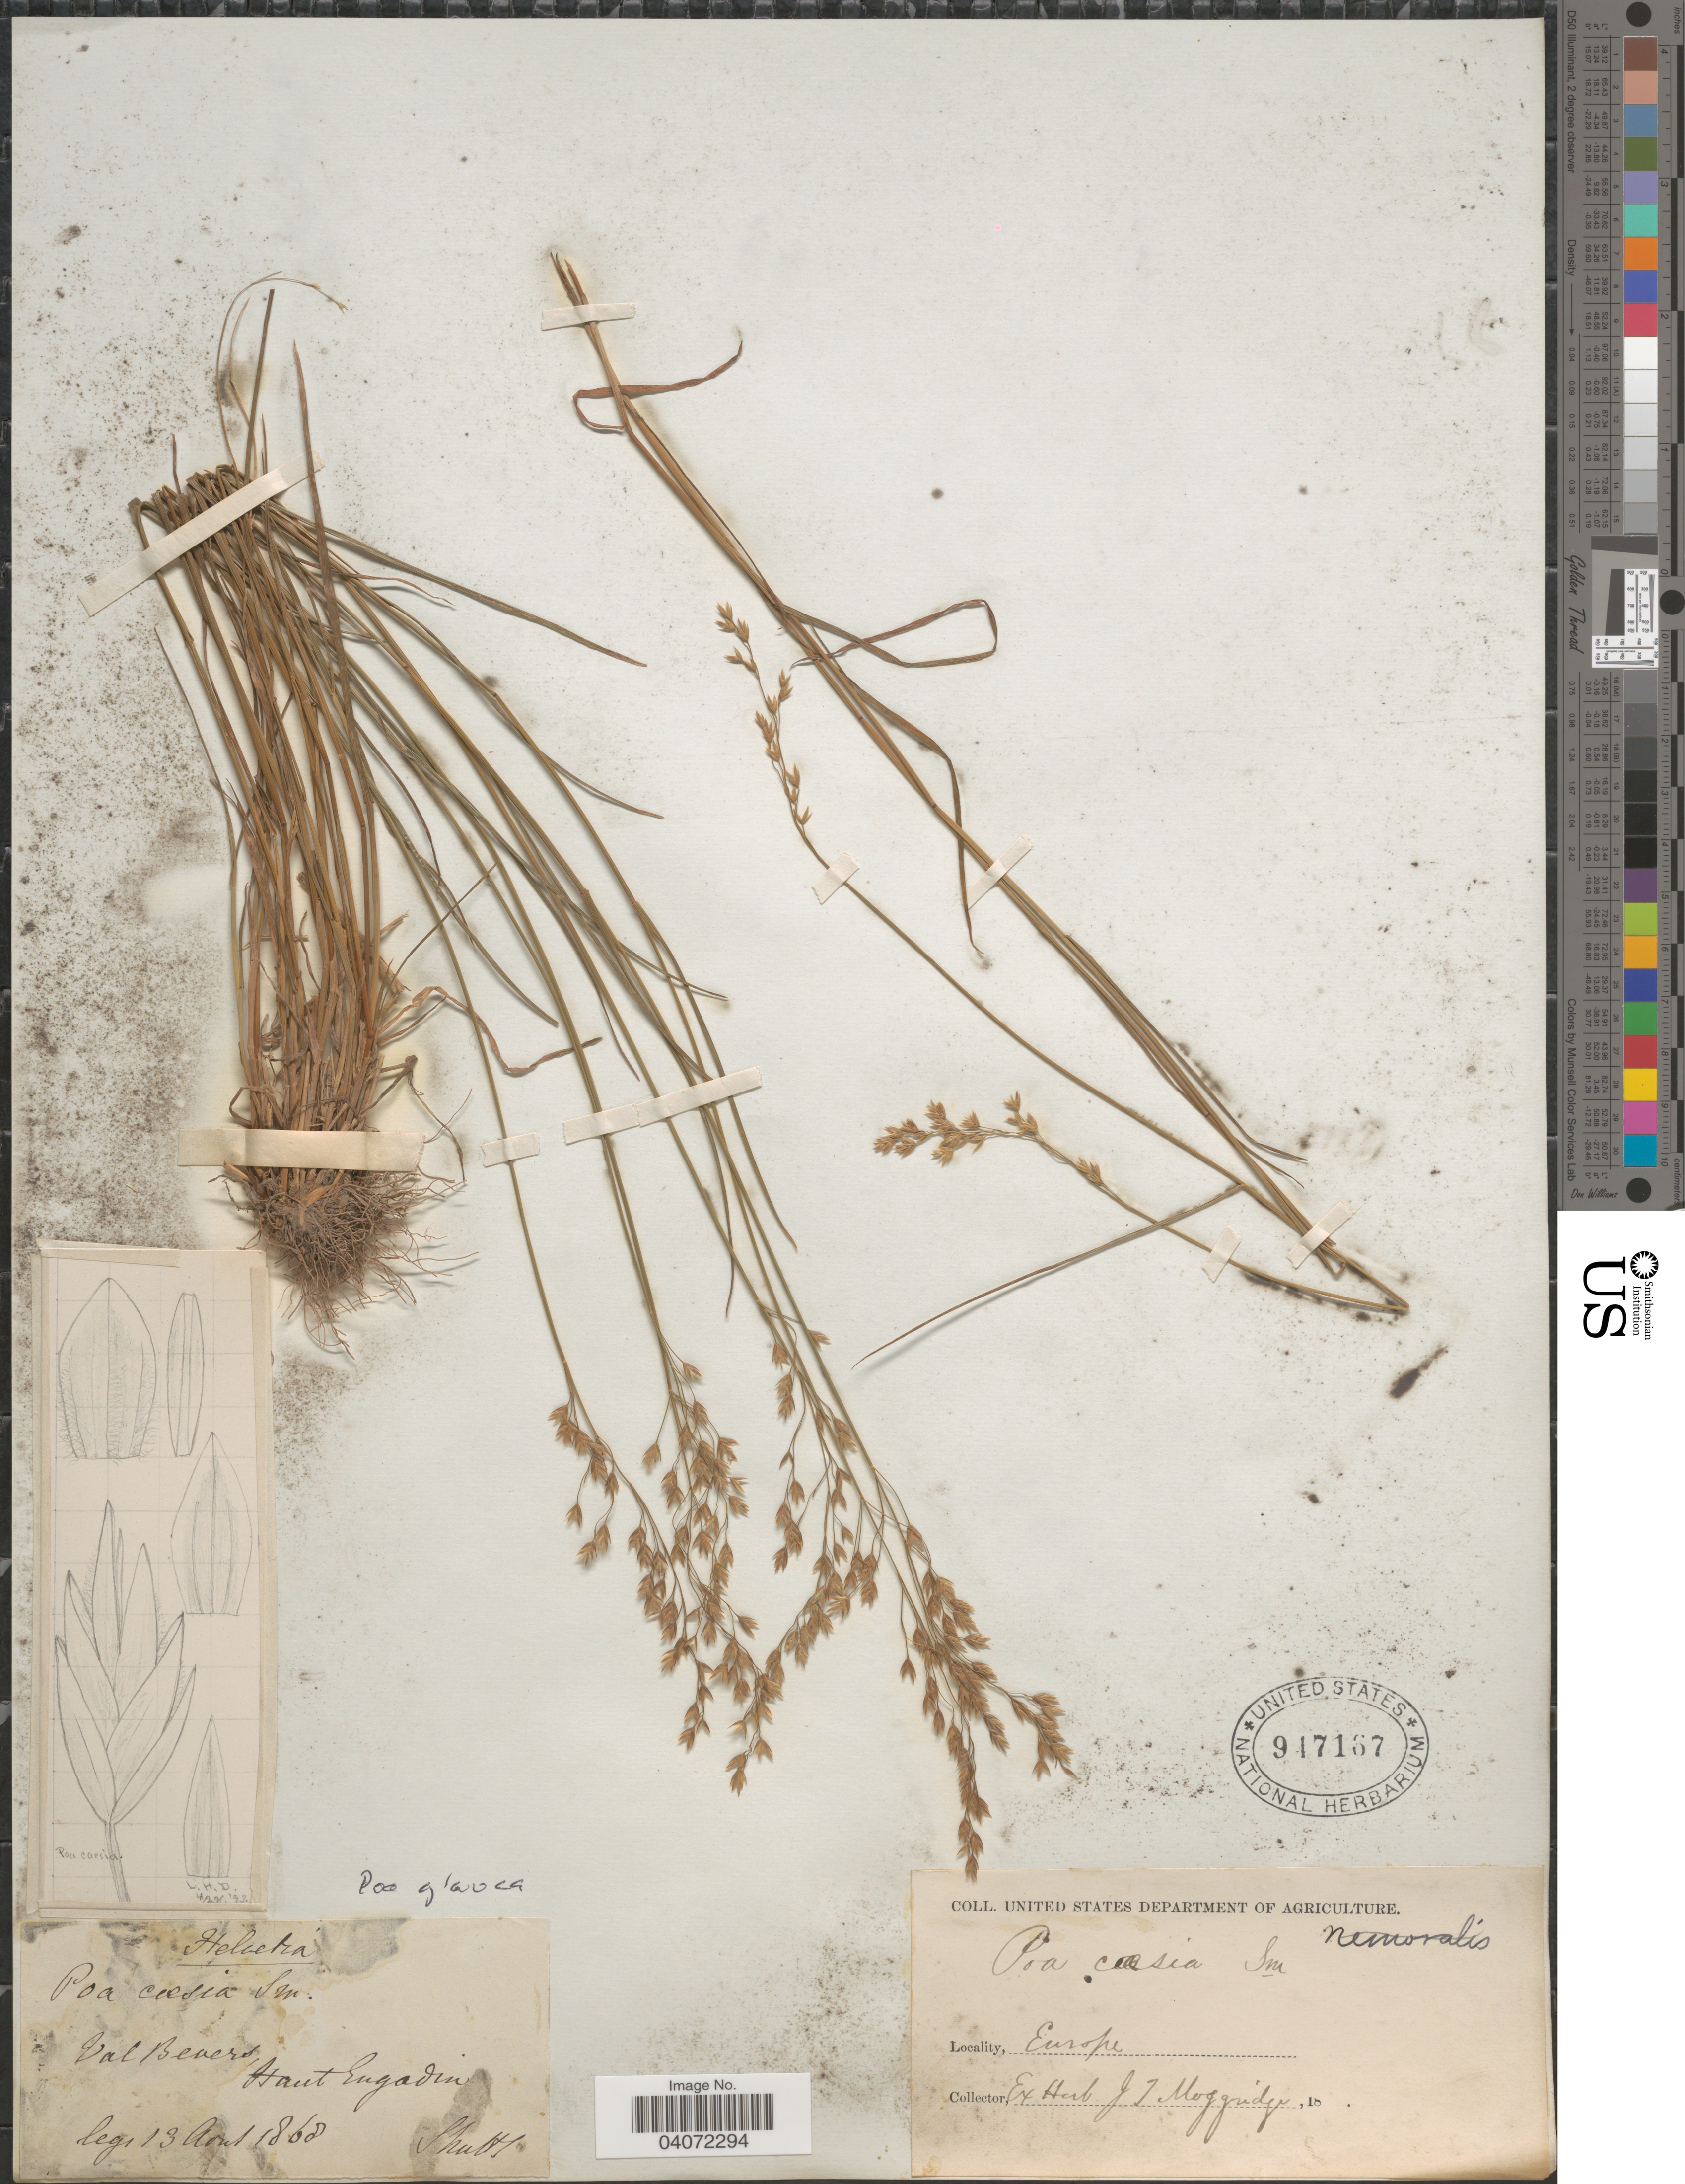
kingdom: Plantae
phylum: Tracheophyta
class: Liliopsida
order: Poales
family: Poaceae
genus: Poa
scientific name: Poa glauca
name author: Vahl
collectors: Shuttl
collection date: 1868-08-13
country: Switzerland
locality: Helvetia. Val Bavers. Haut Engadin.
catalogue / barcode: US 947167